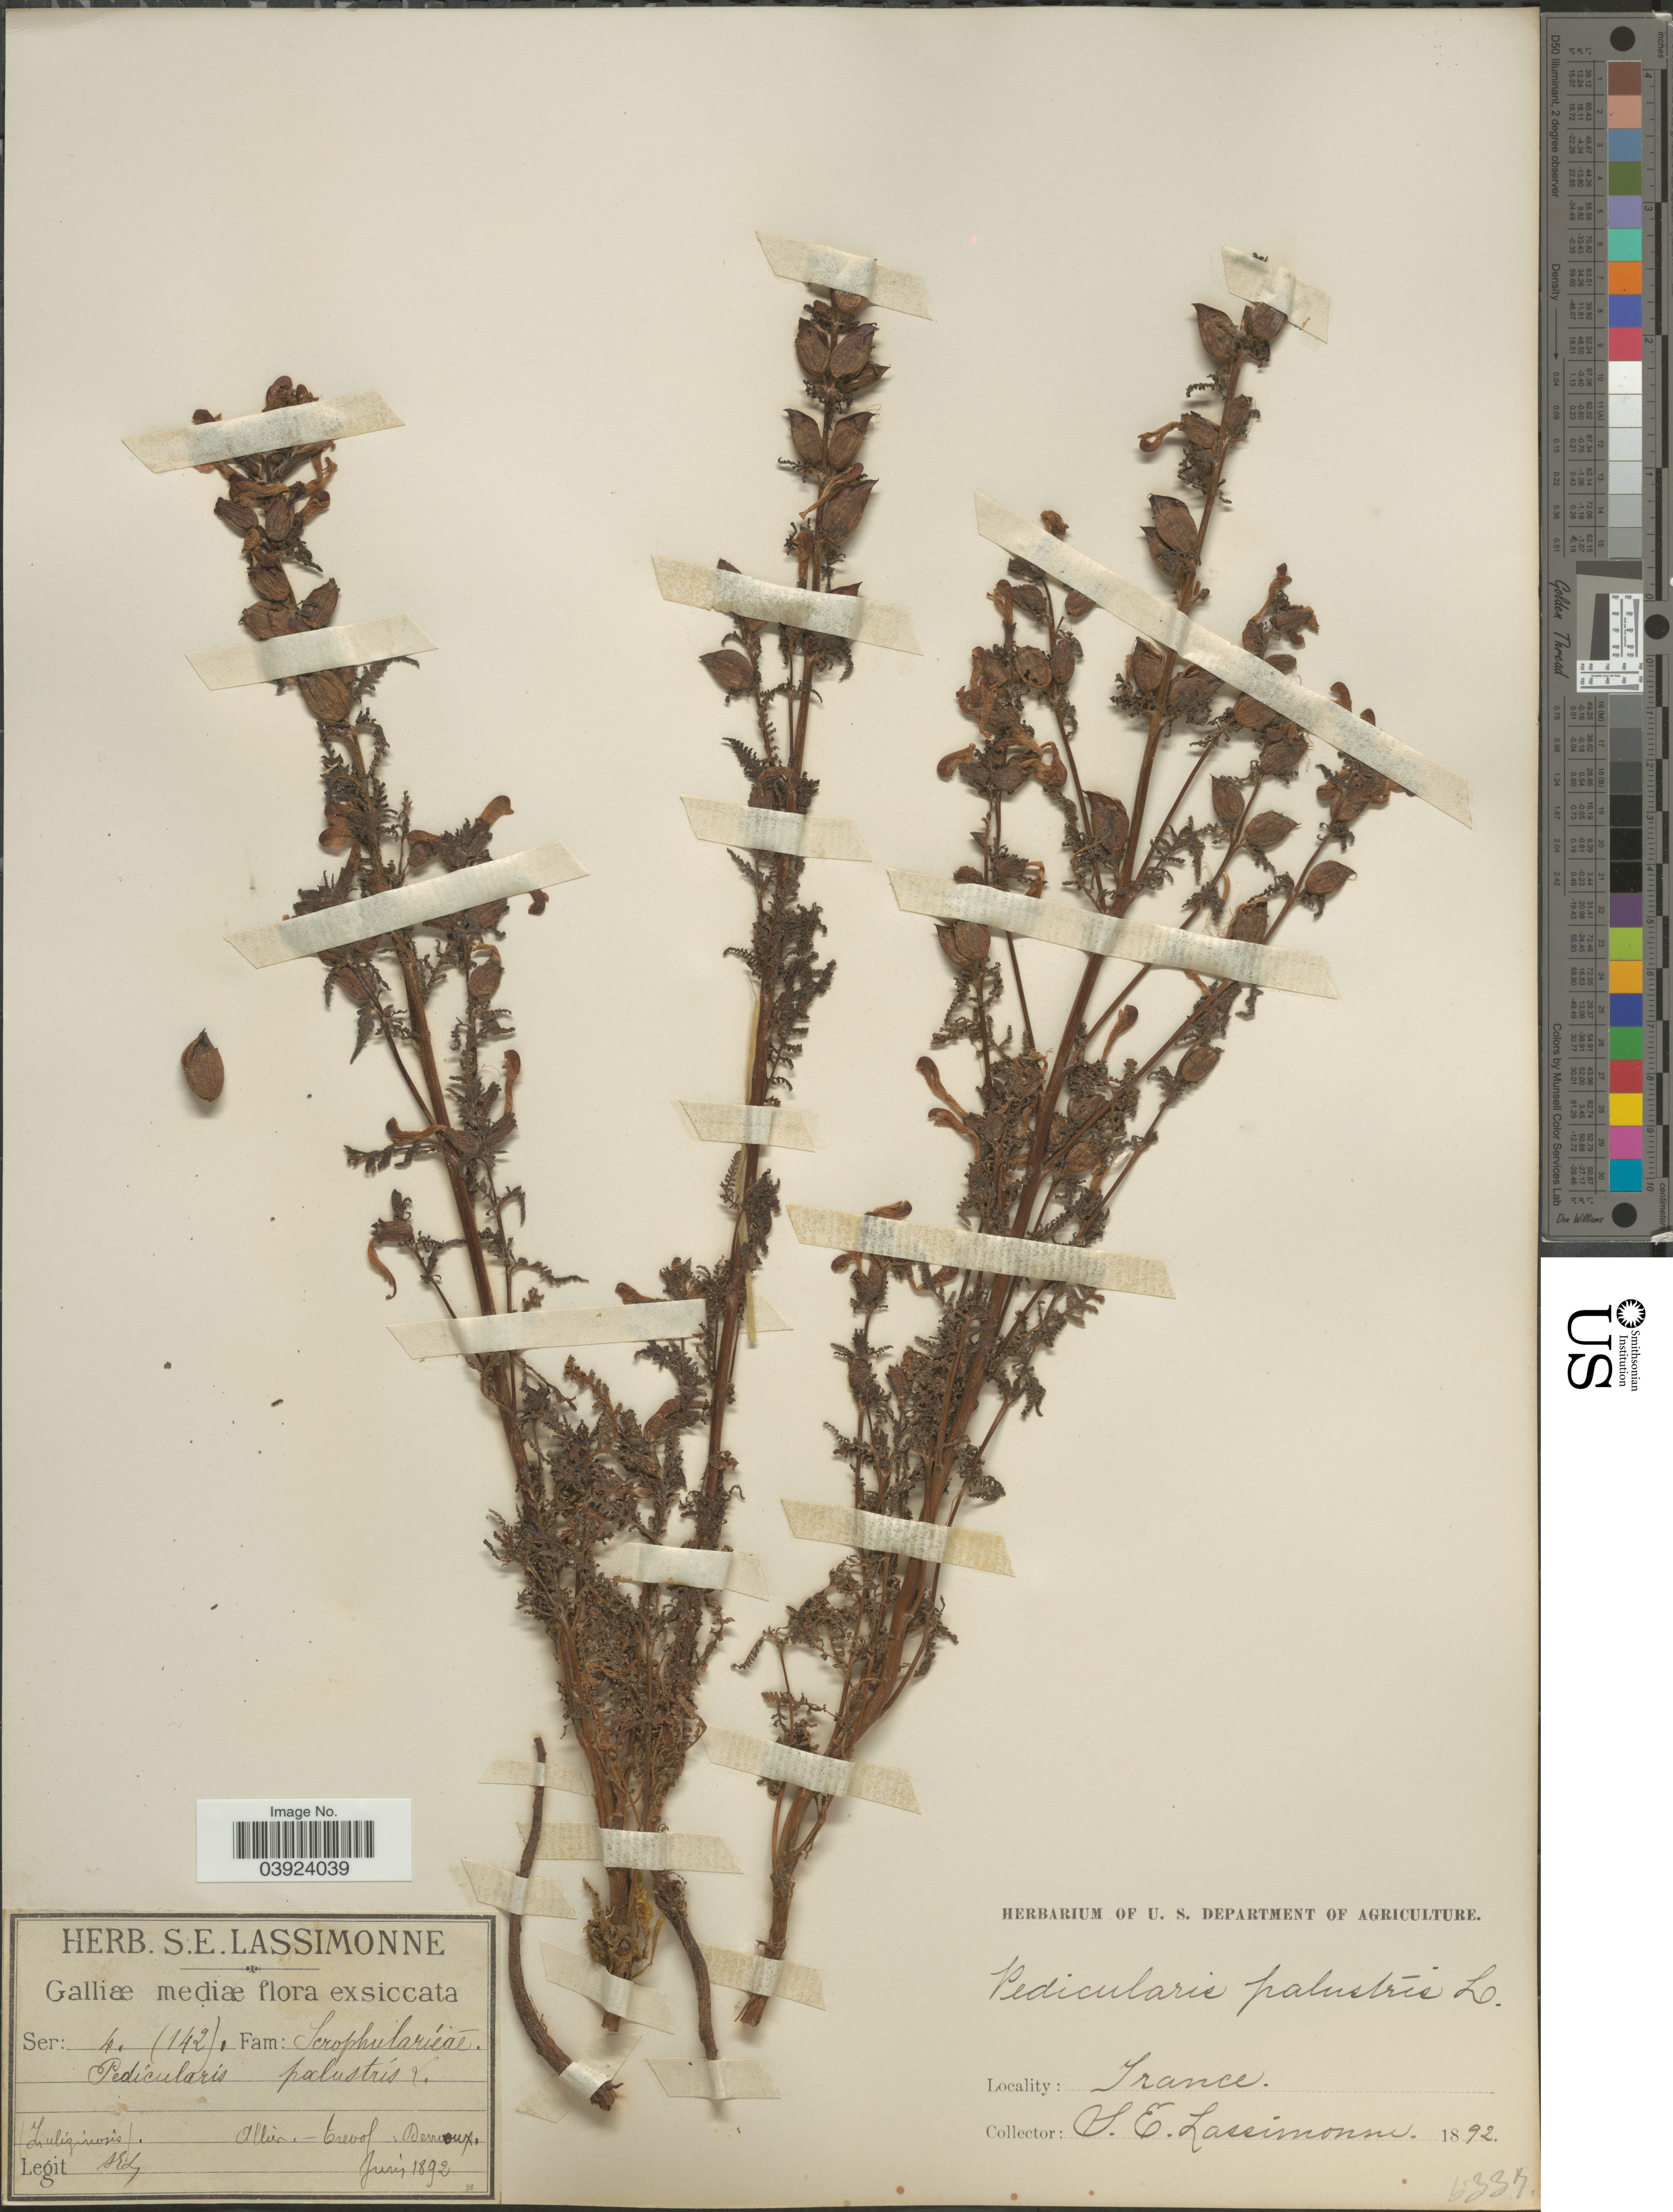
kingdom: Plantae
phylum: Tracheophyta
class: Magnoliopsida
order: Lamiales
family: Orobanchaceae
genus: Pedicularis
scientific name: Pedicularis palustris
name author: L.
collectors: S. Lassimonne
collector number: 142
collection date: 1892-06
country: France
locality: Galliæ mediæ. Allier.- Trevol. Demoux.